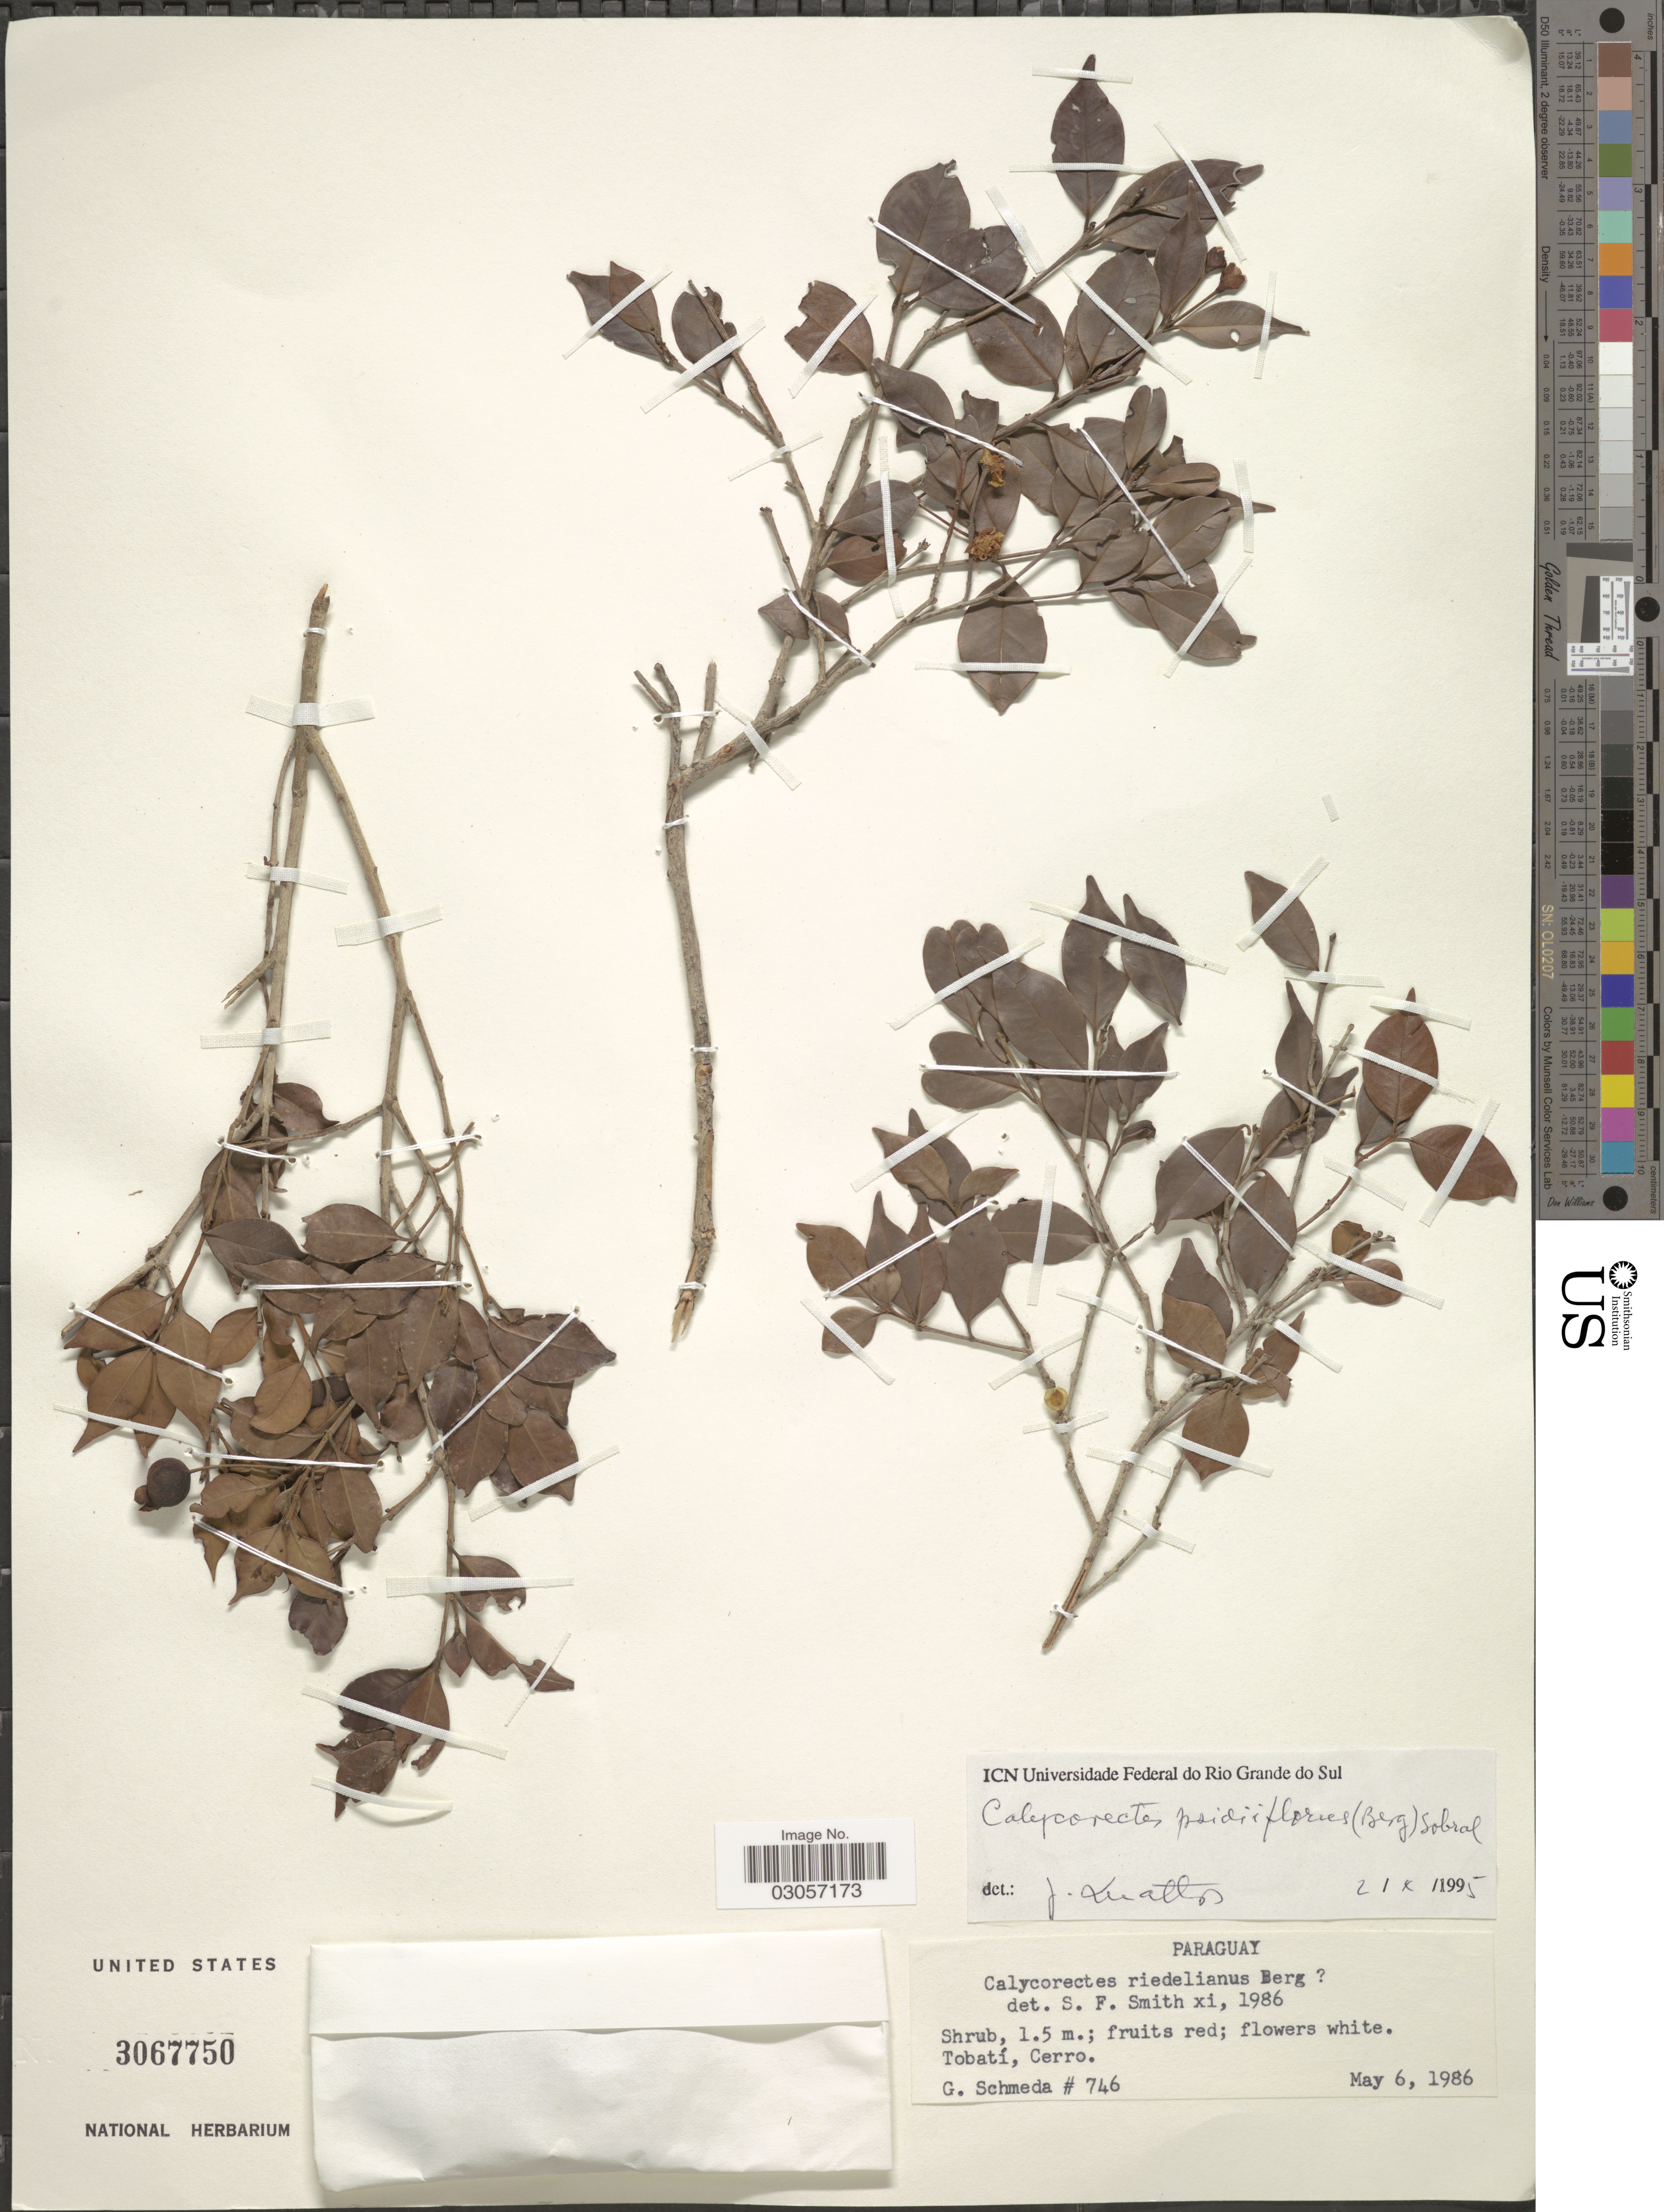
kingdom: Plantae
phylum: Tracheophyta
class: Magnoliopsida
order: Myrtales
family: Myrtaceae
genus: Eugenia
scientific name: Eugenia subterminalis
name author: DC.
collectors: G. Schmeda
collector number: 746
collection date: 1986-05-06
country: Paraguay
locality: Tobatí, Cerro.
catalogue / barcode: US 3067750